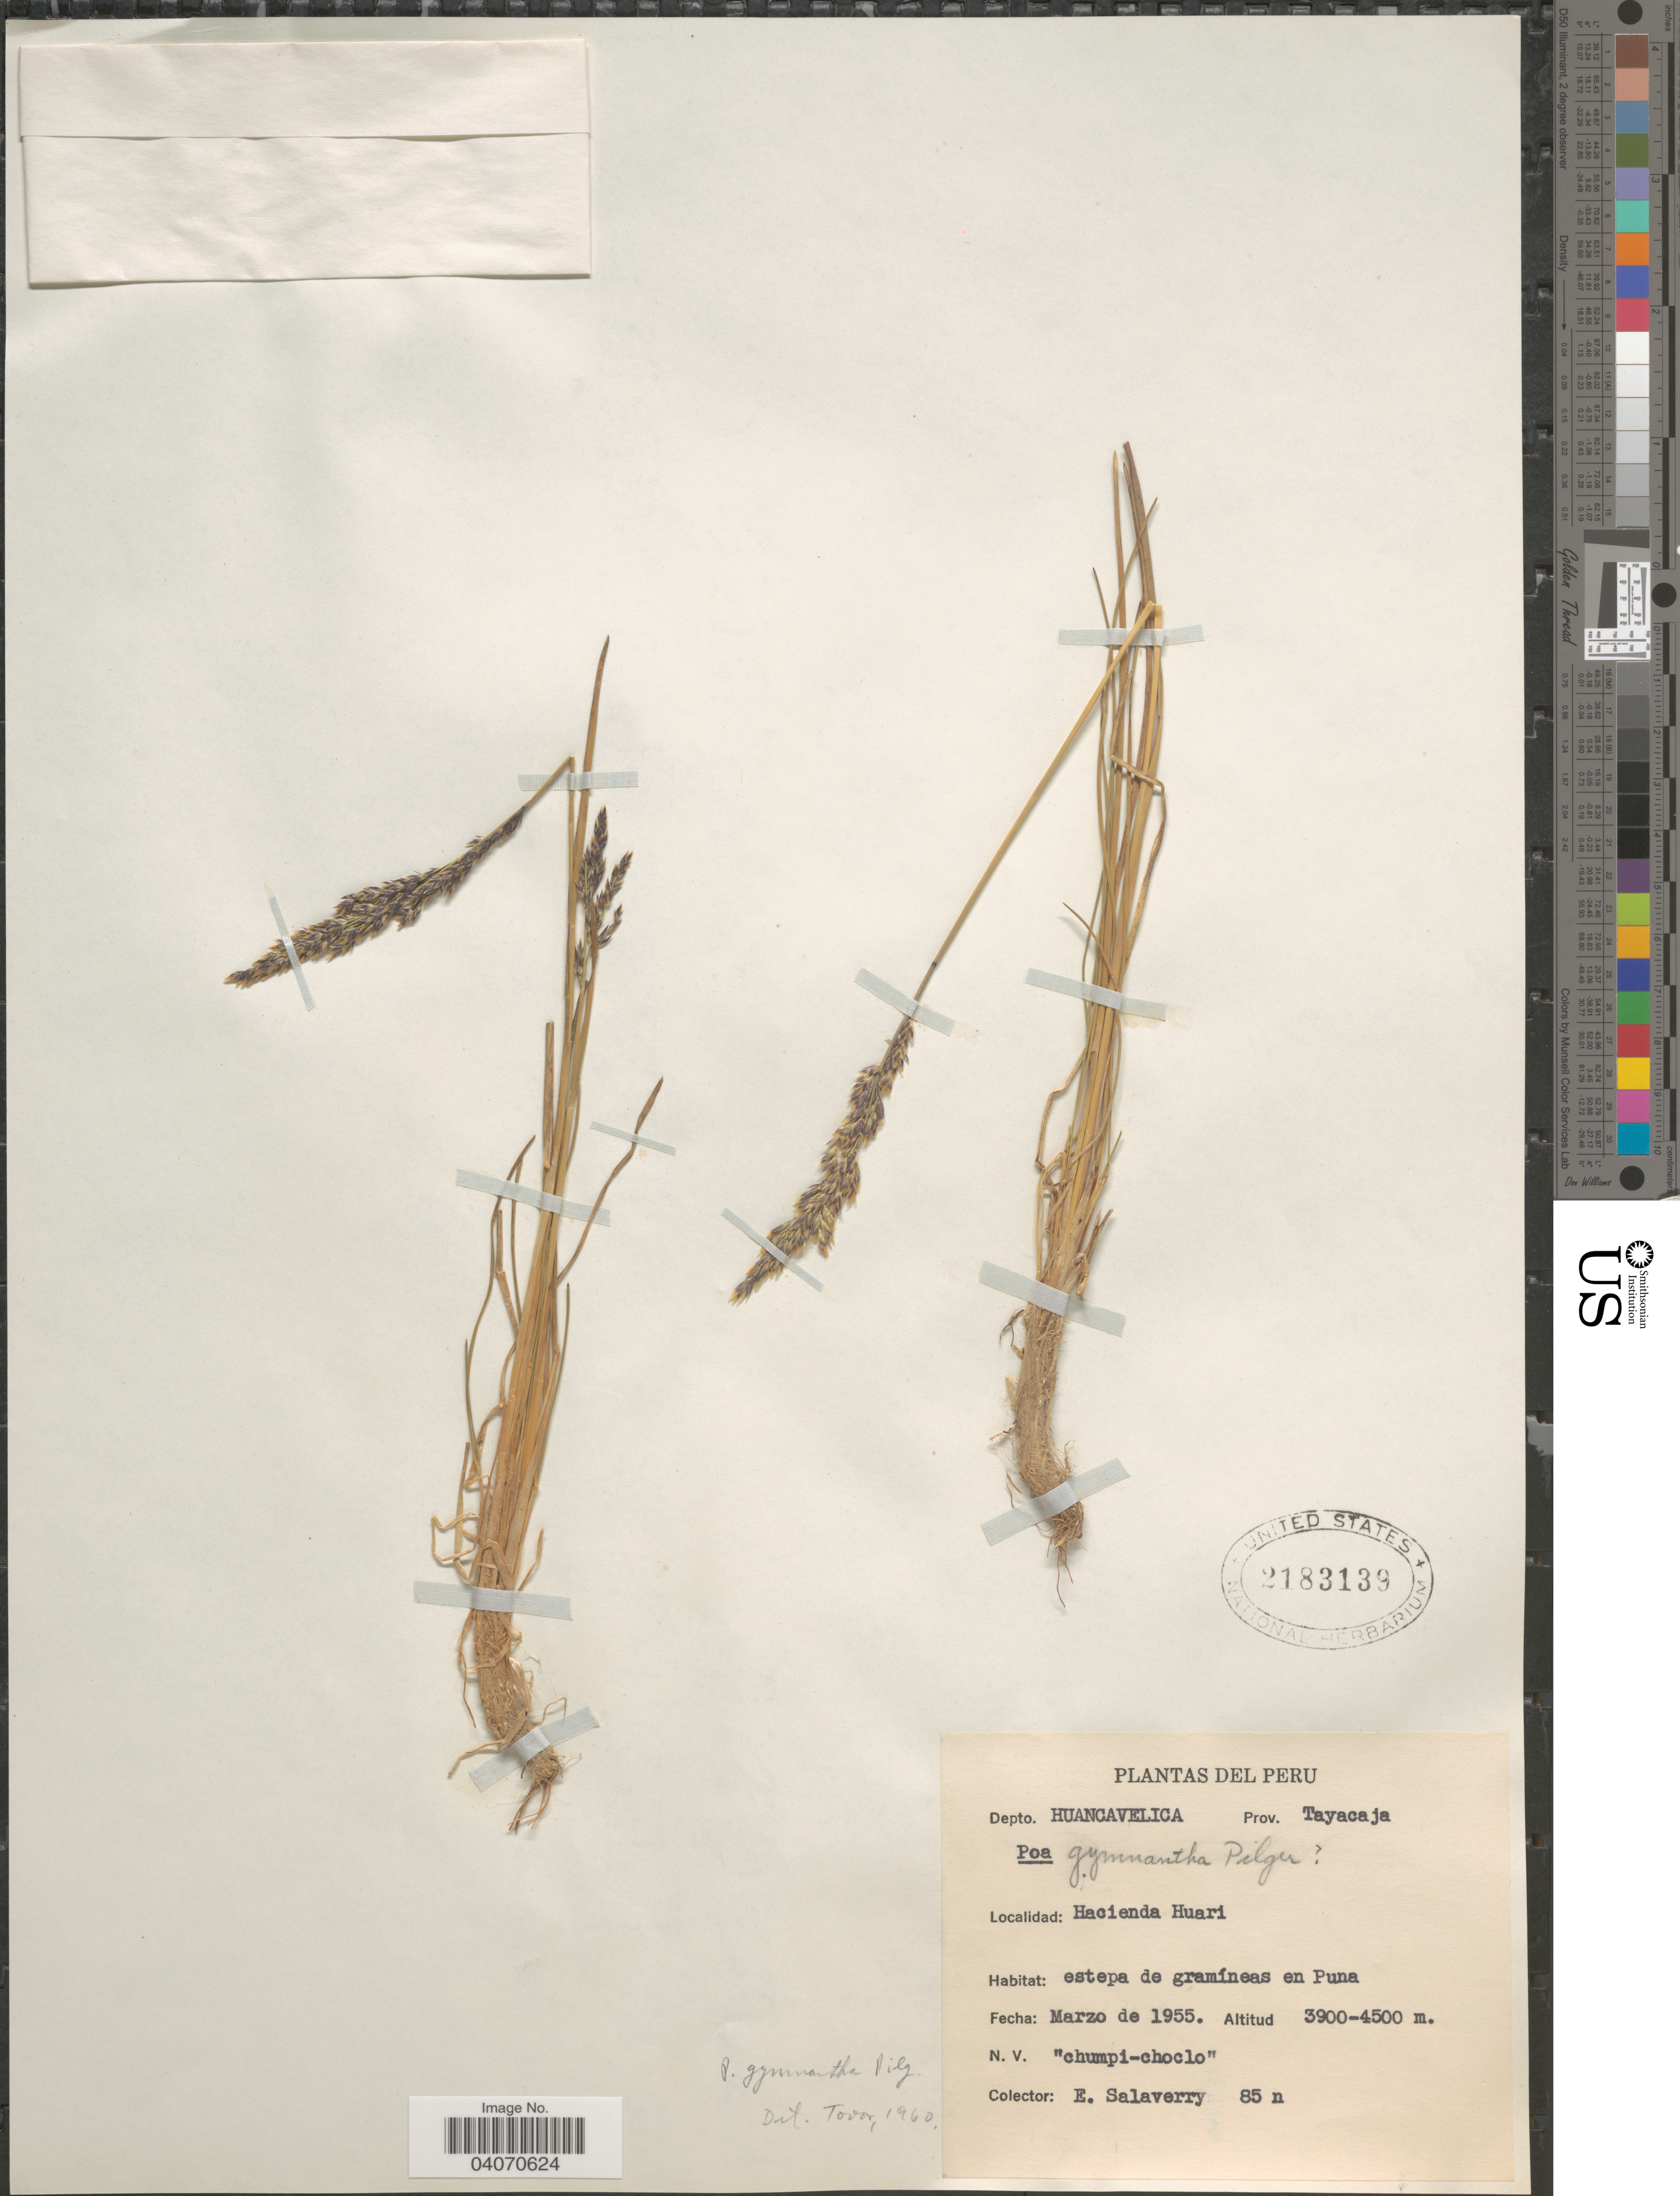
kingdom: Plantae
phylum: Tracheophyta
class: Liliopsida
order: Poales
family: Poaceae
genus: Poa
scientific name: Poa gymnantha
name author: Pilg.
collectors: E. Salaverry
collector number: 85n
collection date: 1955-03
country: Peru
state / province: Huancavelica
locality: Depto. y Prov. Huancavelica. Prov. Tayacaja. Hacienda Huari. Estepa de gramíneas en Puna. [unsure placement]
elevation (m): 3900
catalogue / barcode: US 2183139